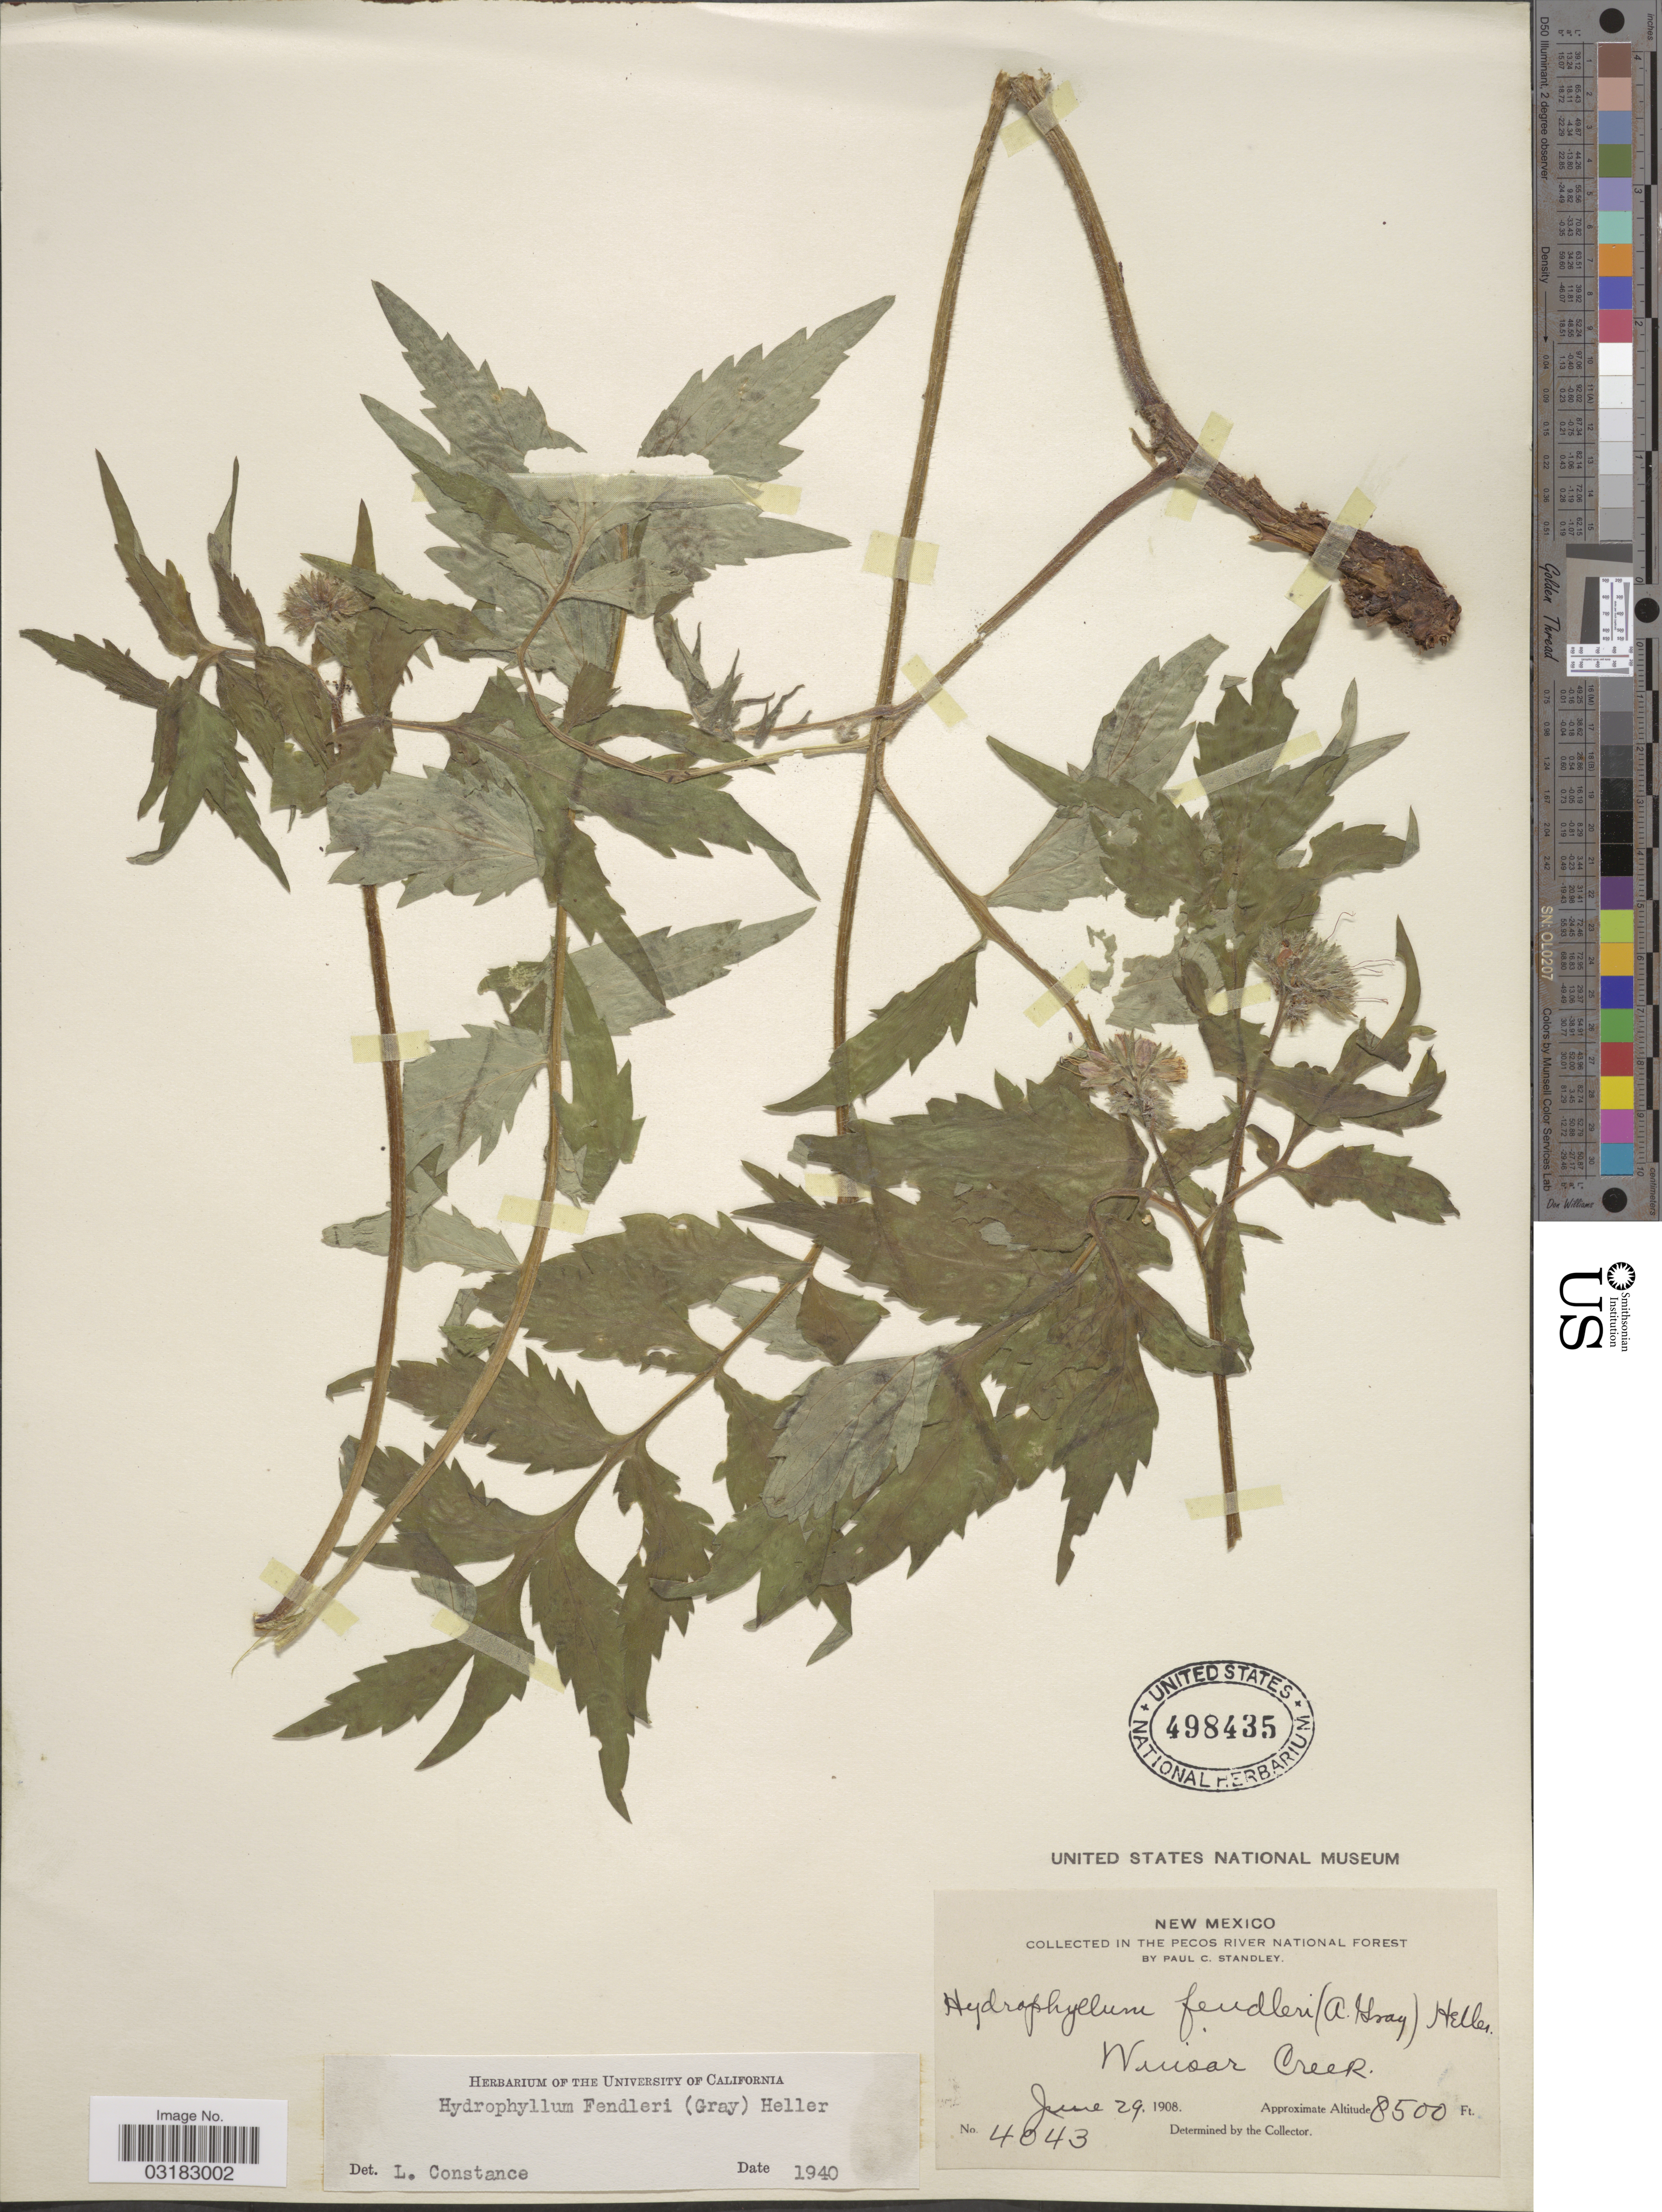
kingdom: Plantae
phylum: Tracheophyta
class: Magnoliopsida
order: Boraginales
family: Hydrophyllaceae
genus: Hydrophyllum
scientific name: Hydrophyllum fendleri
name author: (A. Gray) A. Heller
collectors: P. C. Standley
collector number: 4043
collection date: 1908-06-29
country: United States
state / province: New Mexico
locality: In the Pecos River National Forest. Winsor Creek.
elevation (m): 2591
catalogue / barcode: US 498435